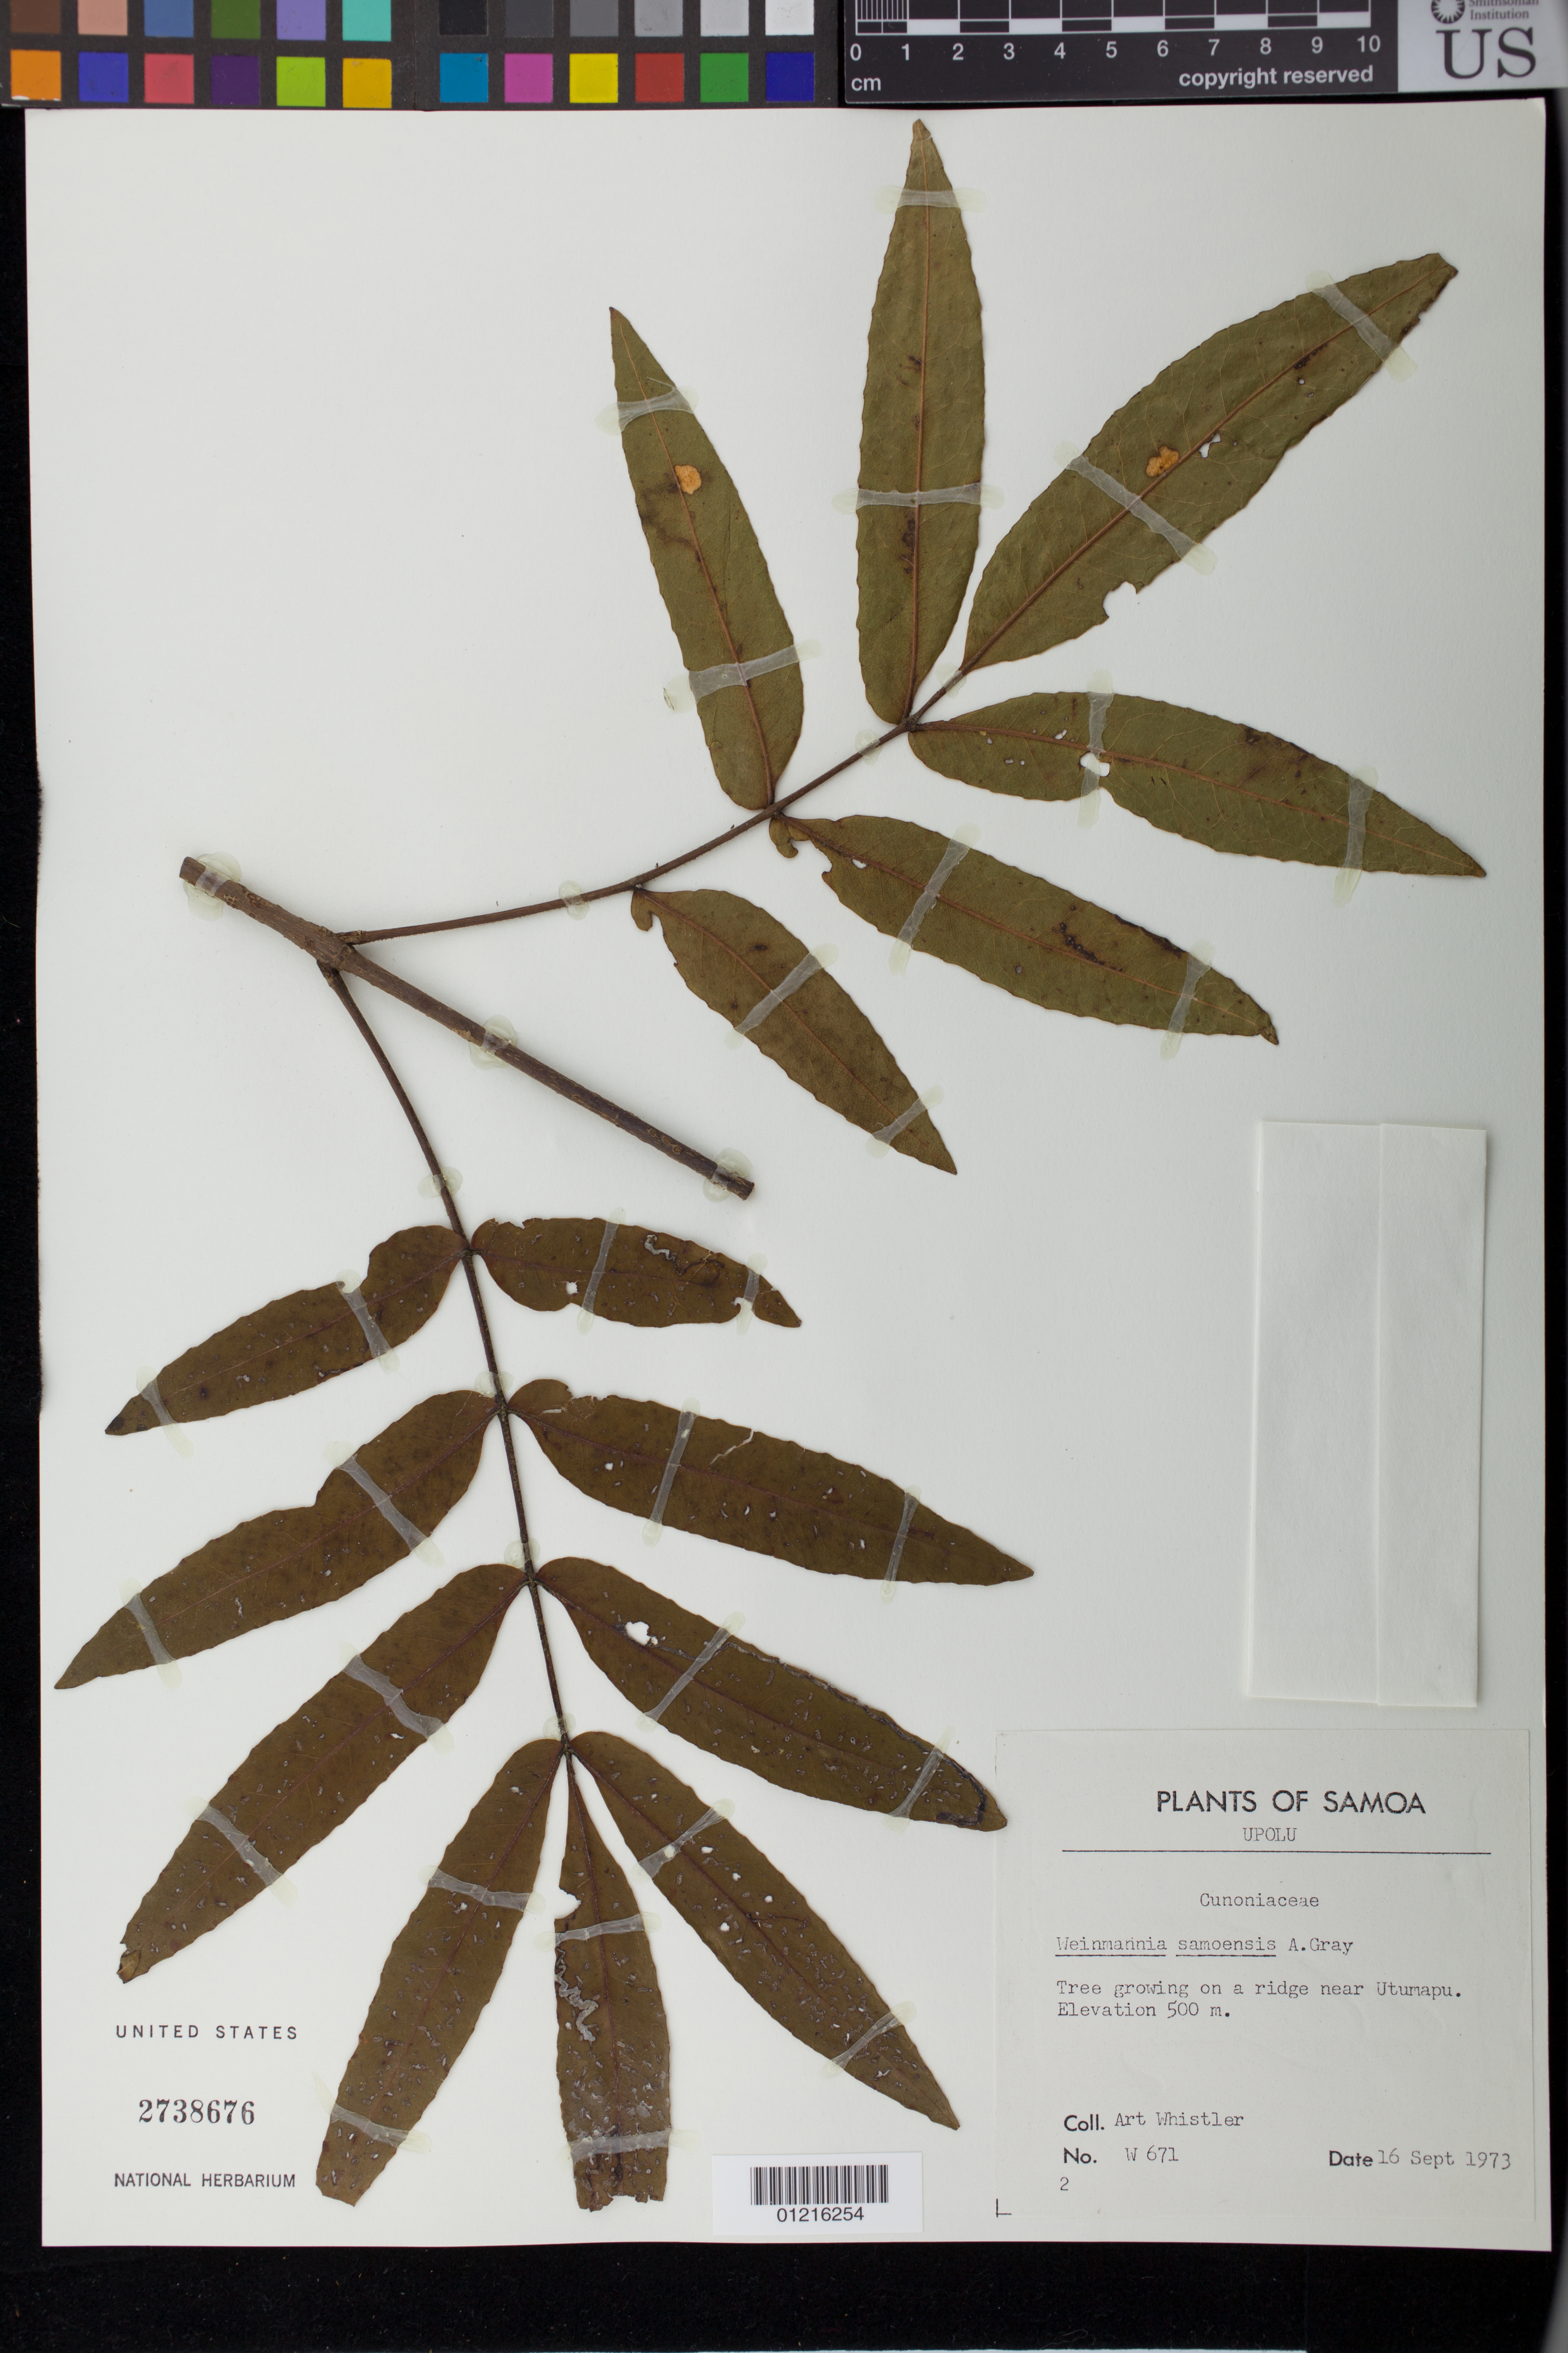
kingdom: Plantae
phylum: Tracheophyta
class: Magnoliopsida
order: Oxalidales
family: Cunoniaceae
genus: Pterophylla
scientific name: Pterophylla samoensis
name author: (A. Gray) Pillon & H.C. Hopkins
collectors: A. Whistler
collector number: W 671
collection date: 1973-09-16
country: Samoa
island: Upolu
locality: Growing on a ridge near Utumapu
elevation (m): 500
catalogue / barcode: US 2738676